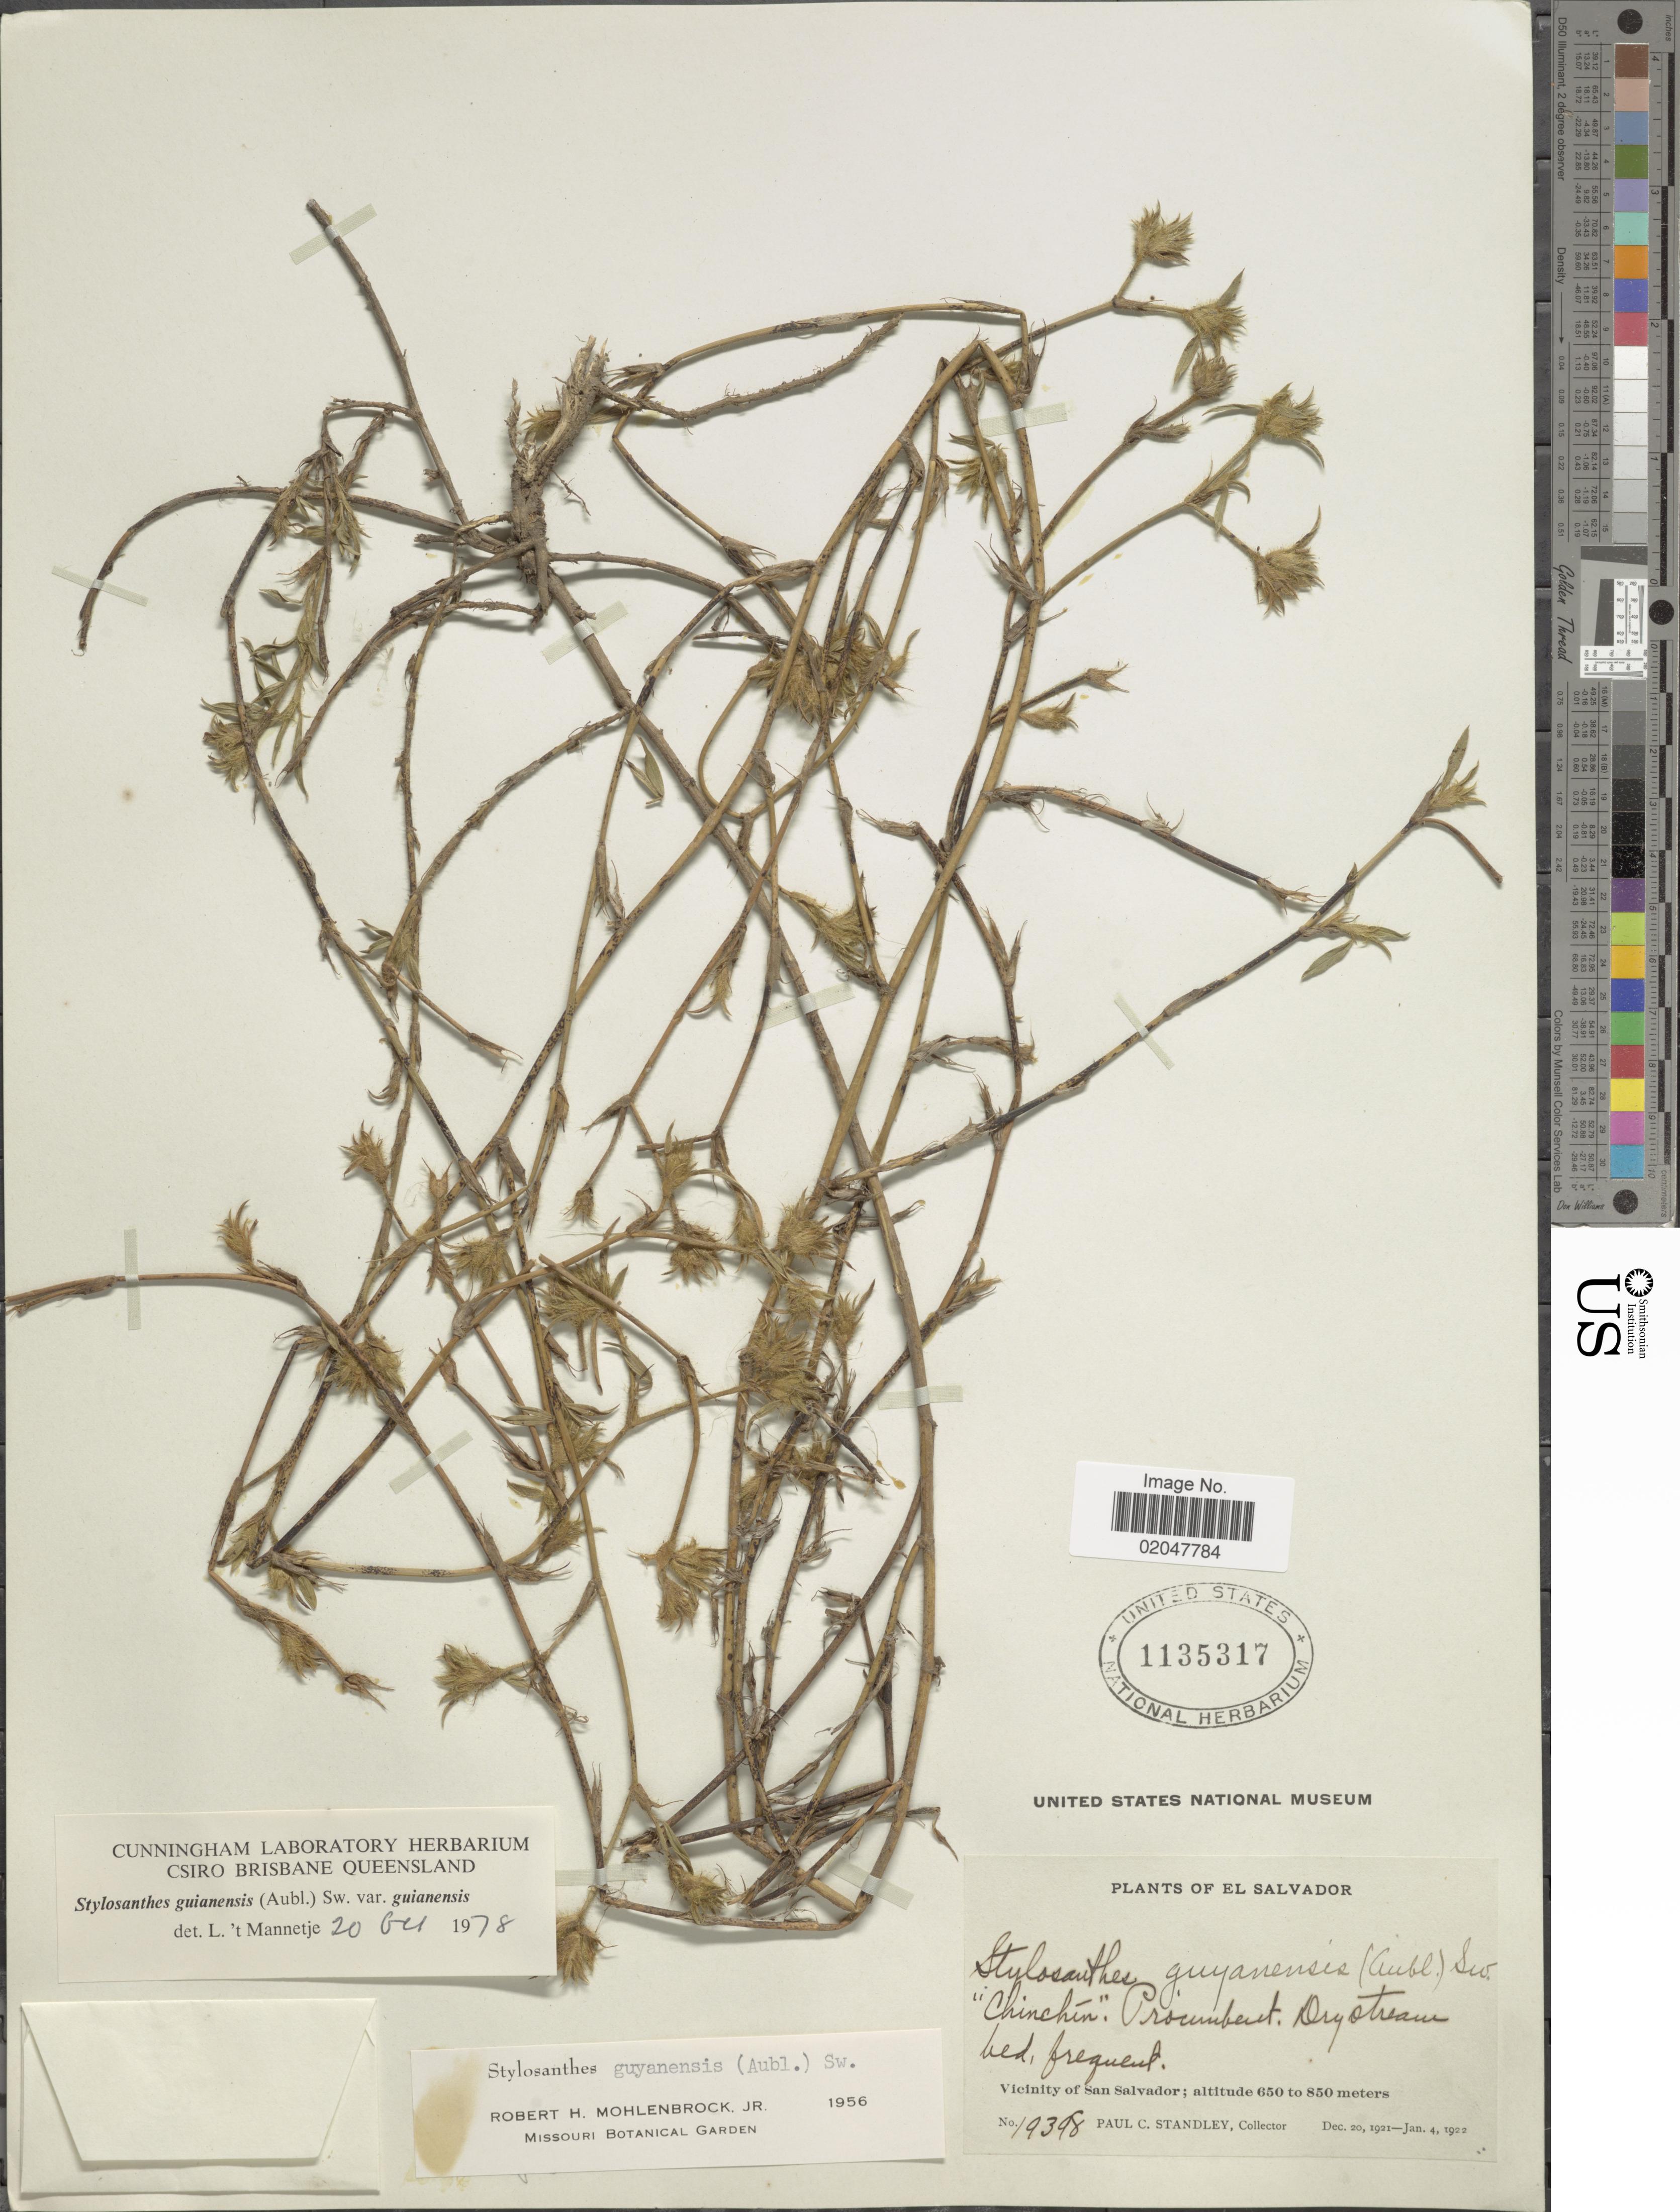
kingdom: Plantae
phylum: Tracheophyta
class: Magnoliopsida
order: Fabales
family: Fabaceae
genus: Stylosanthes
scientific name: Stylosanthes guianensis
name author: (Aubl.) Sw.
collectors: P. C. Standley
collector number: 19398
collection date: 1921-12-20/1922-01-04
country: El Salvador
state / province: San Salvador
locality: Vicinity of San Salvador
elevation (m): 650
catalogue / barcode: US 1135317